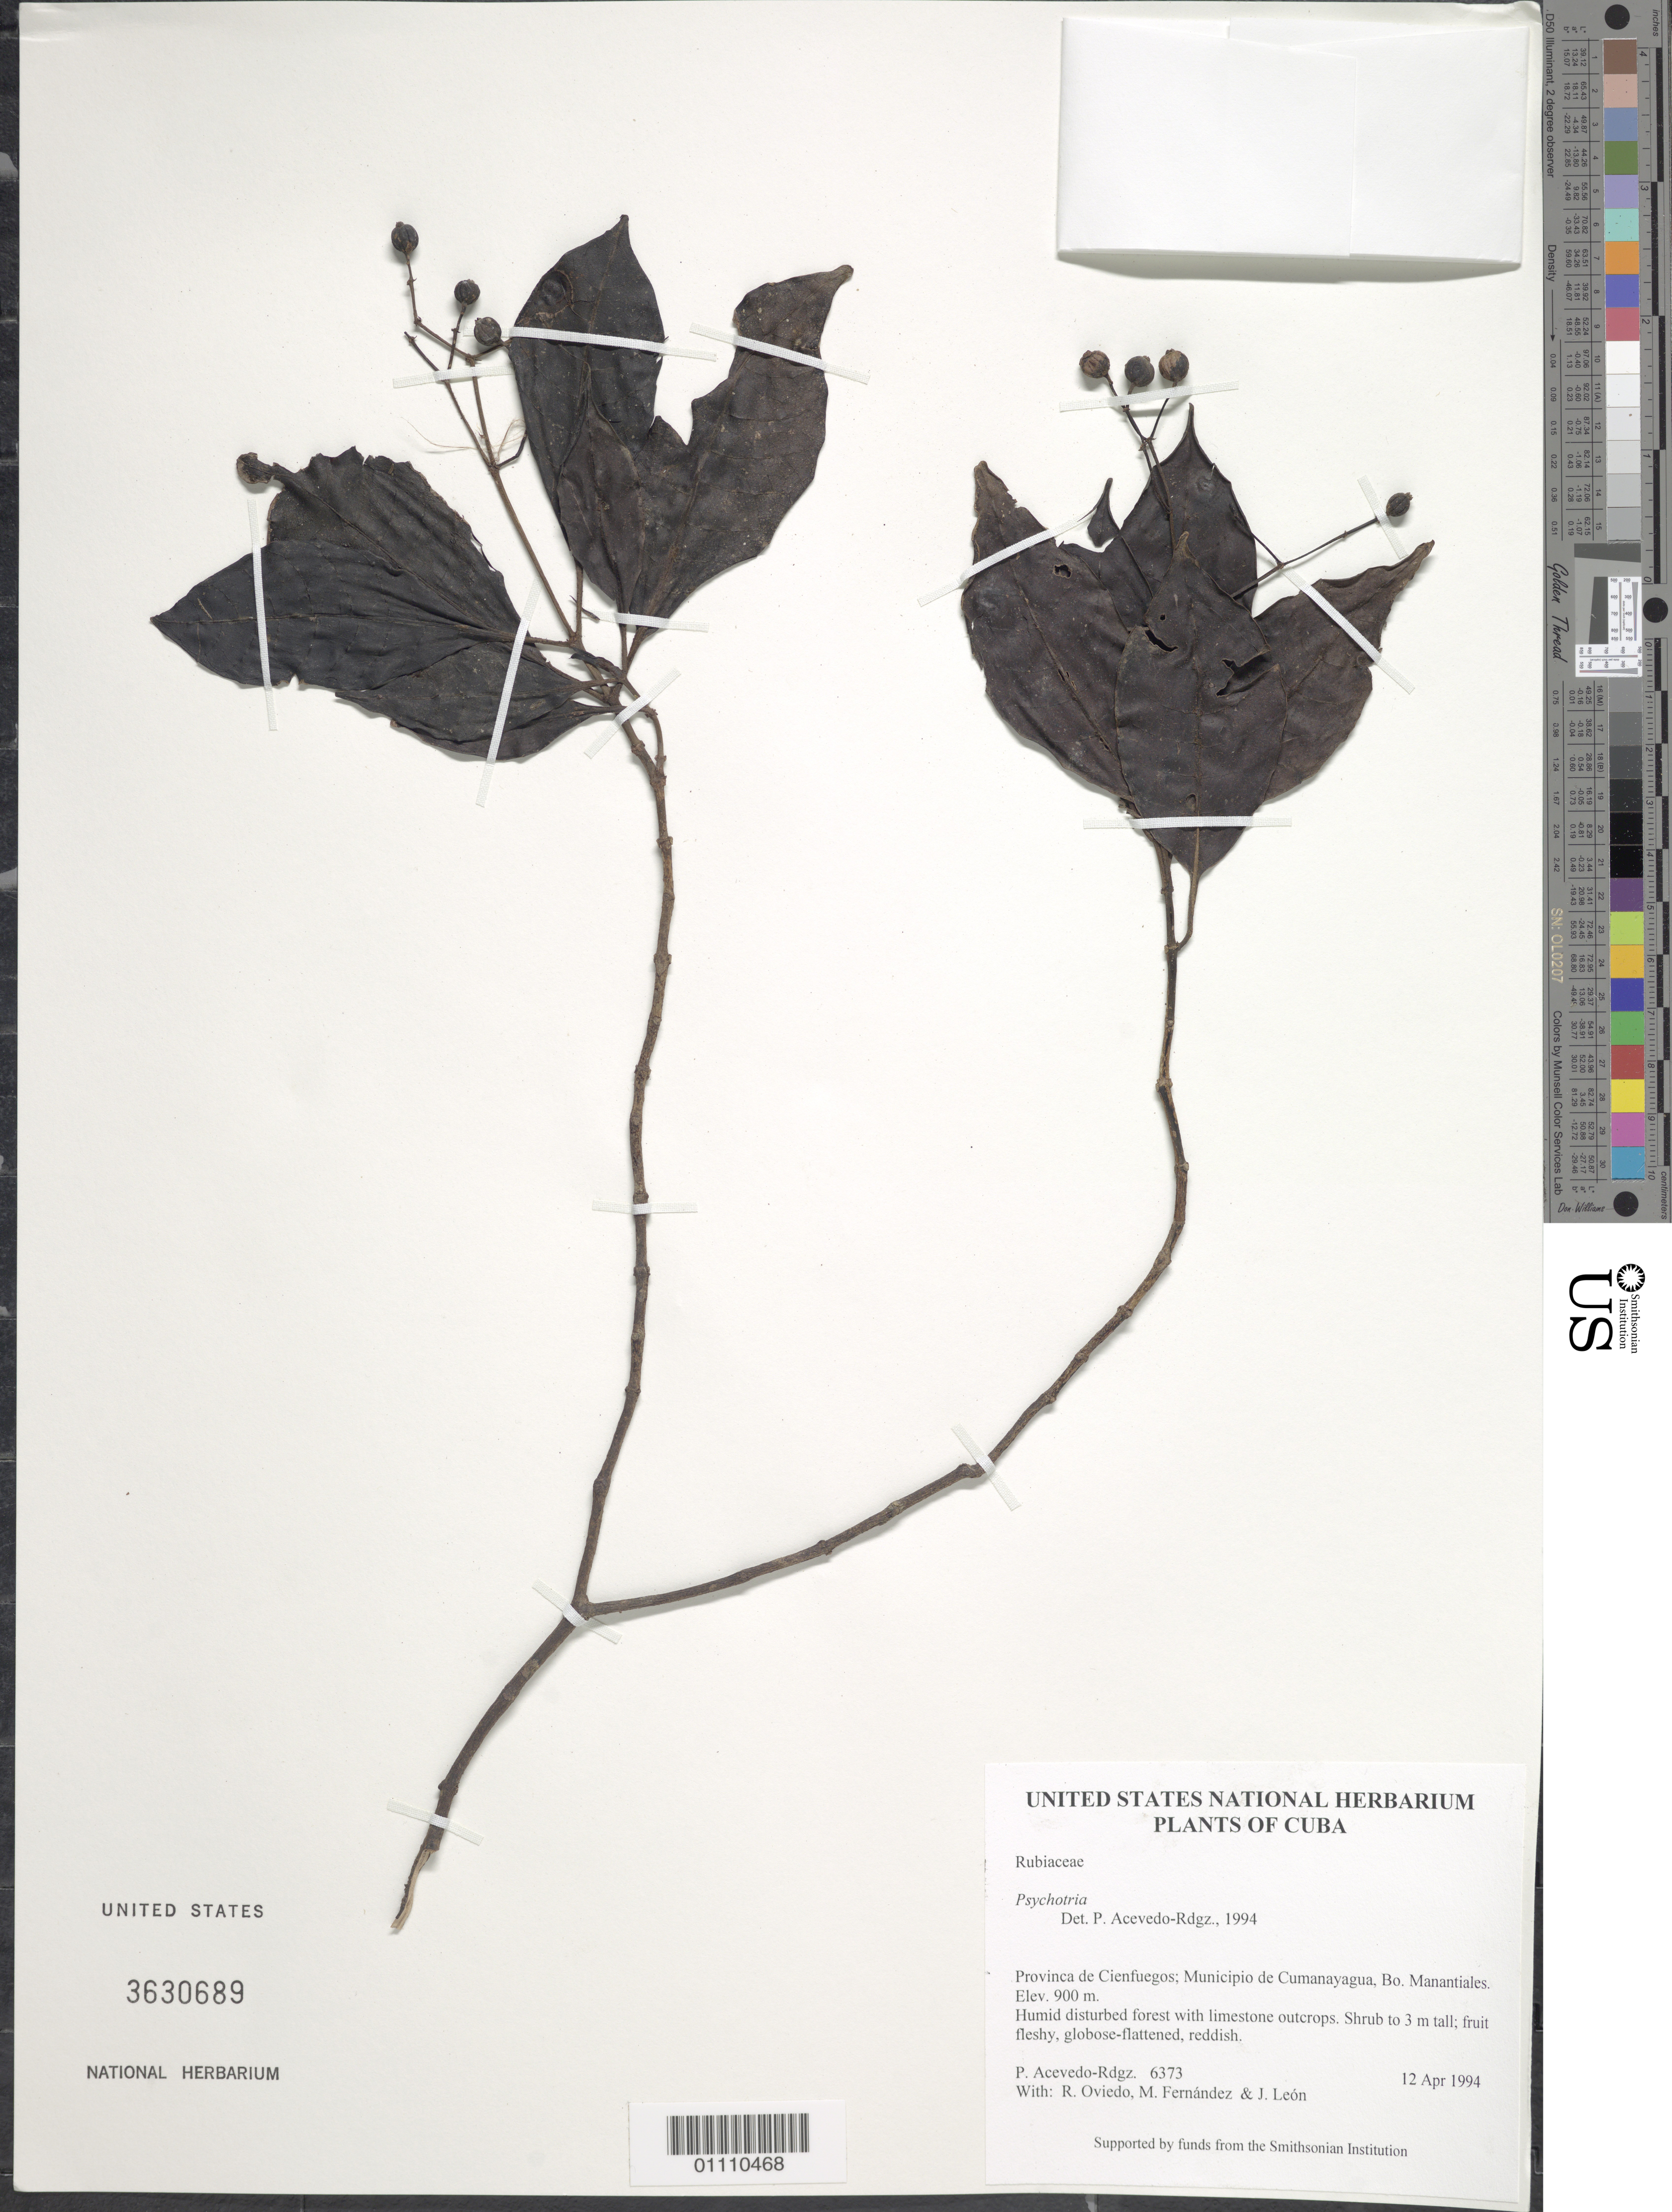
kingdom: Plantae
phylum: Tracheophyta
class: Magnoliopsida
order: Gentianales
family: Rubiaceae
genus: Psychotria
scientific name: Psychotria sp.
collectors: P. Acevedo-Rodr., R. Oviedo, M. Fernández & J. León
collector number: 6373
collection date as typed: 12 Apr 1994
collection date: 1994-04-12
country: Cuba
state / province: Cienfuegos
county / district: Municipio de Cumanayagua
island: Cuba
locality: Bo Manantiales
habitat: Humid disturbed forest with limestone outcrops.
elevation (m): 900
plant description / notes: US, NY, K, MO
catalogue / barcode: US 3630689